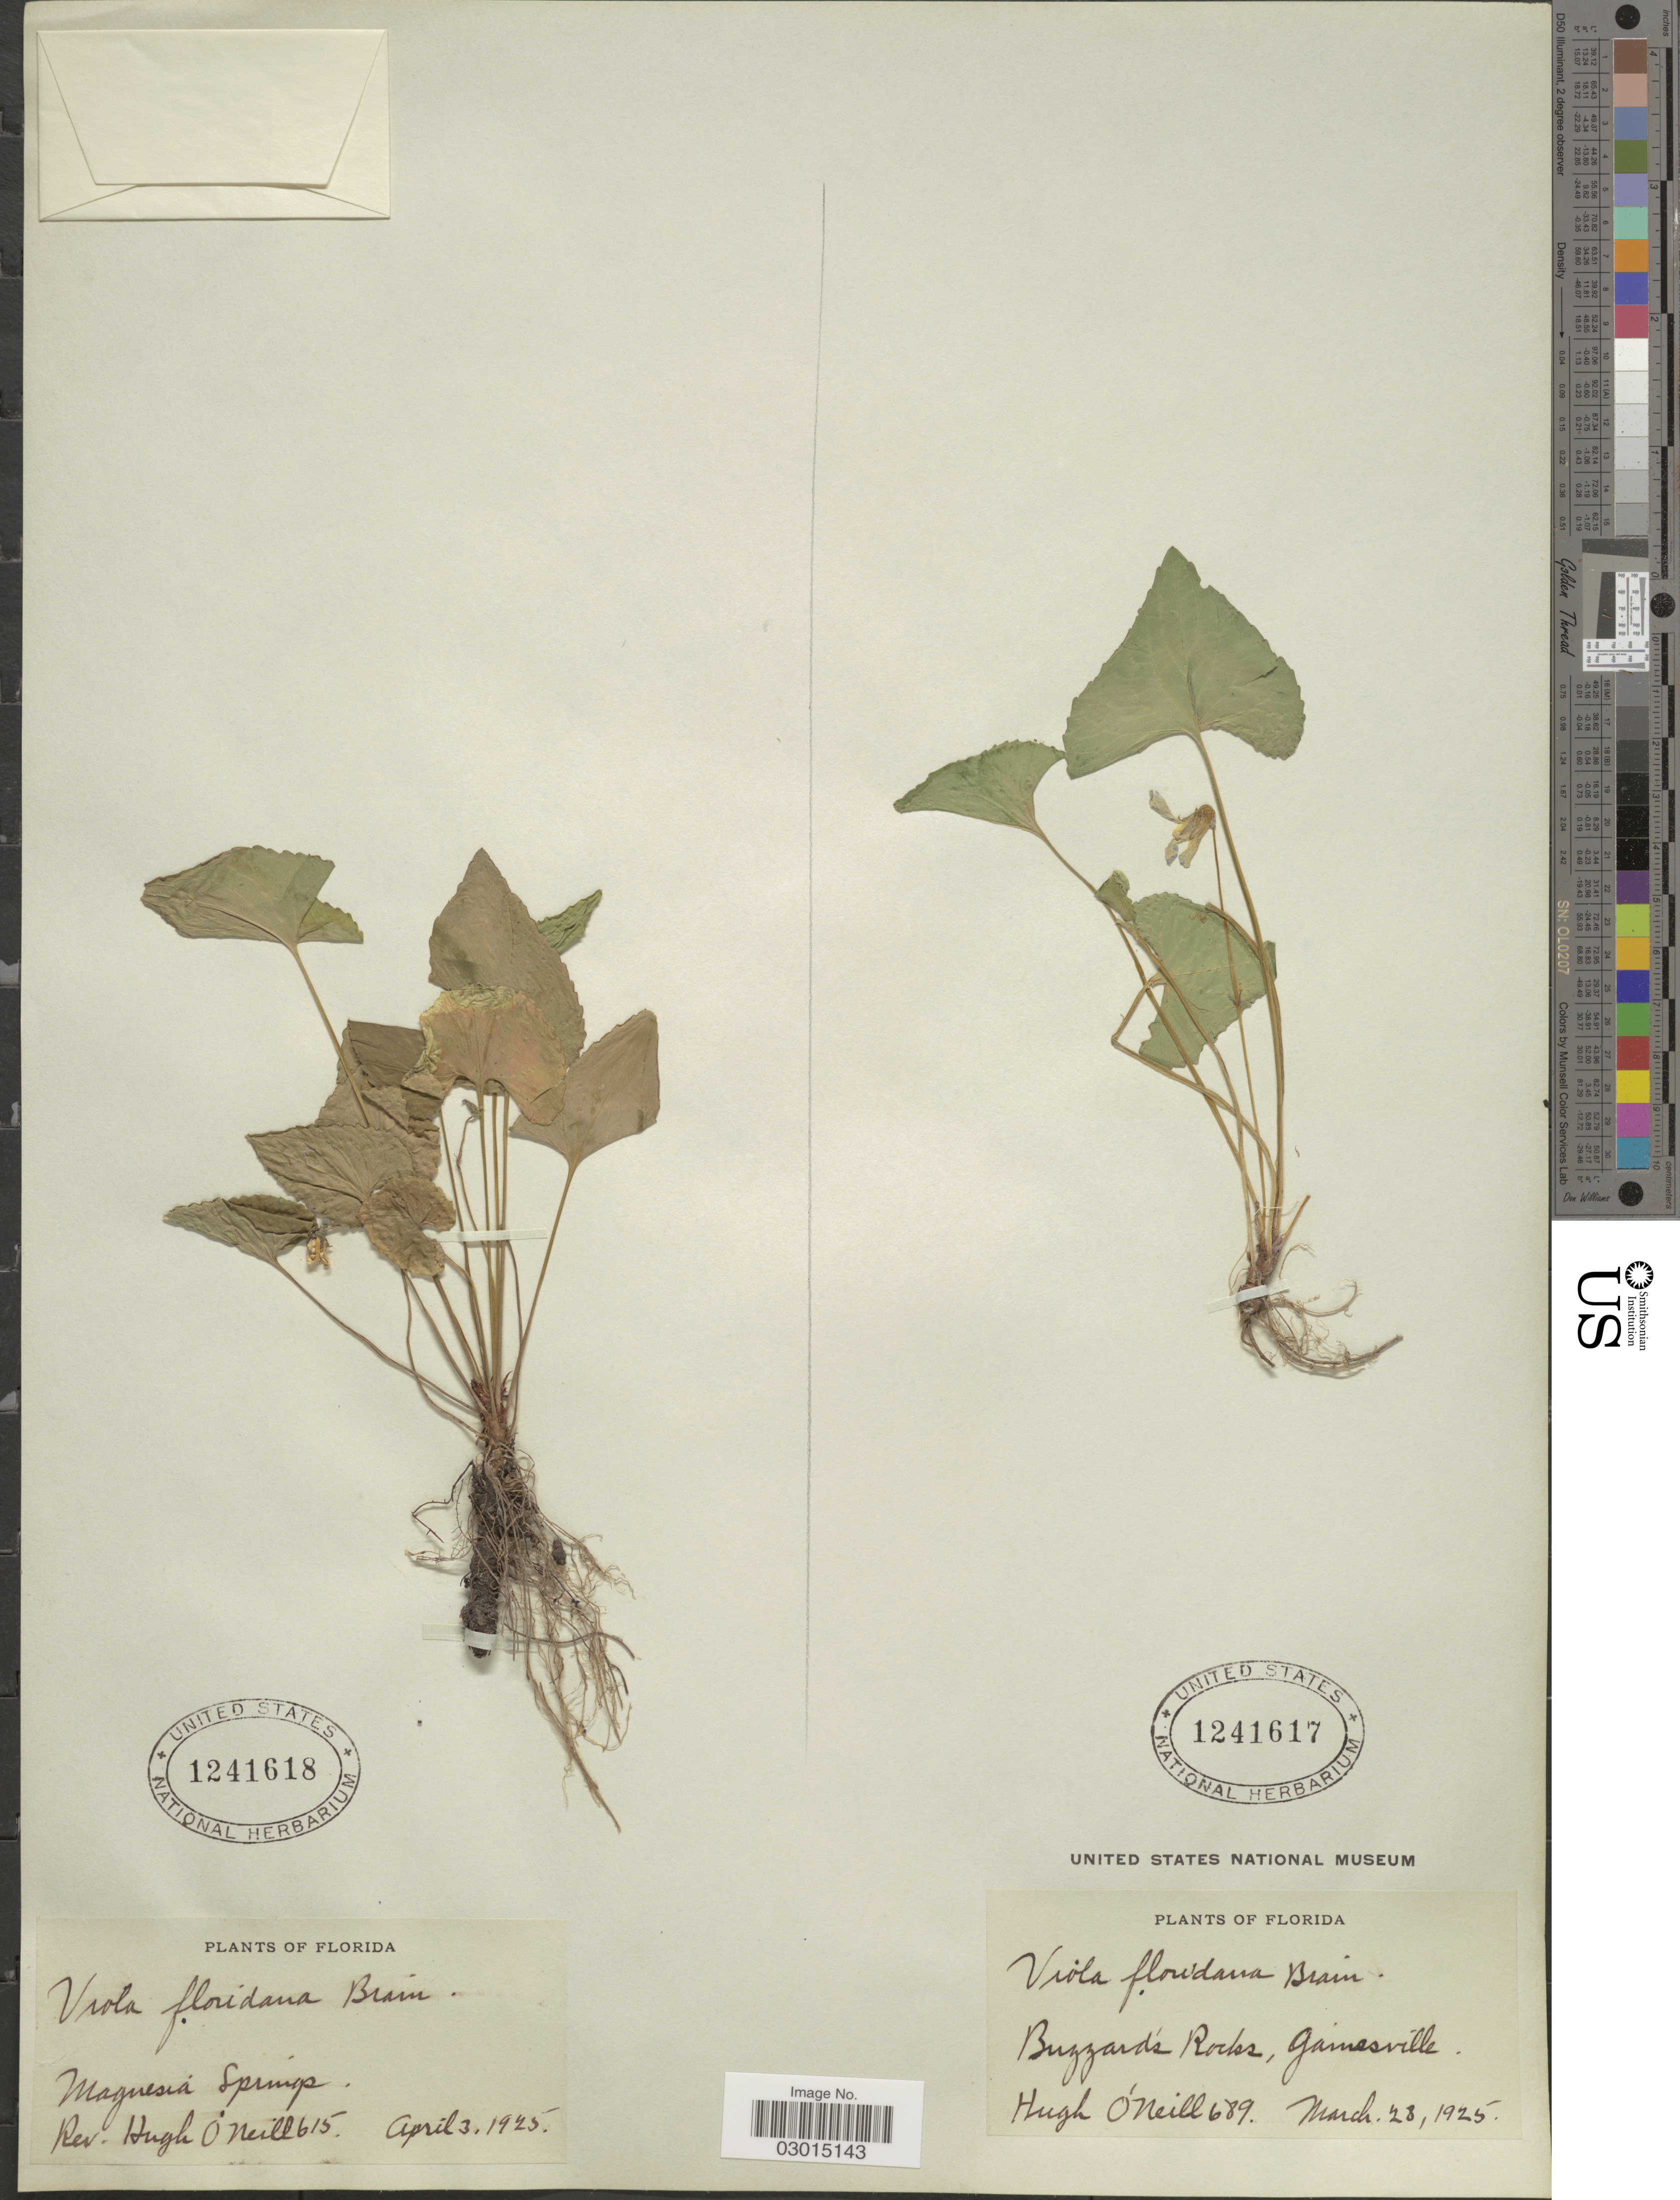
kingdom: Plantae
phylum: Tracheophyta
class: Magnoliopsida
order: Malpighiales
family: Violaceae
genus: Viola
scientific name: Viola floridana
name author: Brainerd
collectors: H. O'Neill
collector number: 689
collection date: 1925-03-28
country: United States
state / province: Florida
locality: Buzzard's Rocks, Gainesville.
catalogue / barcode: US 1241617